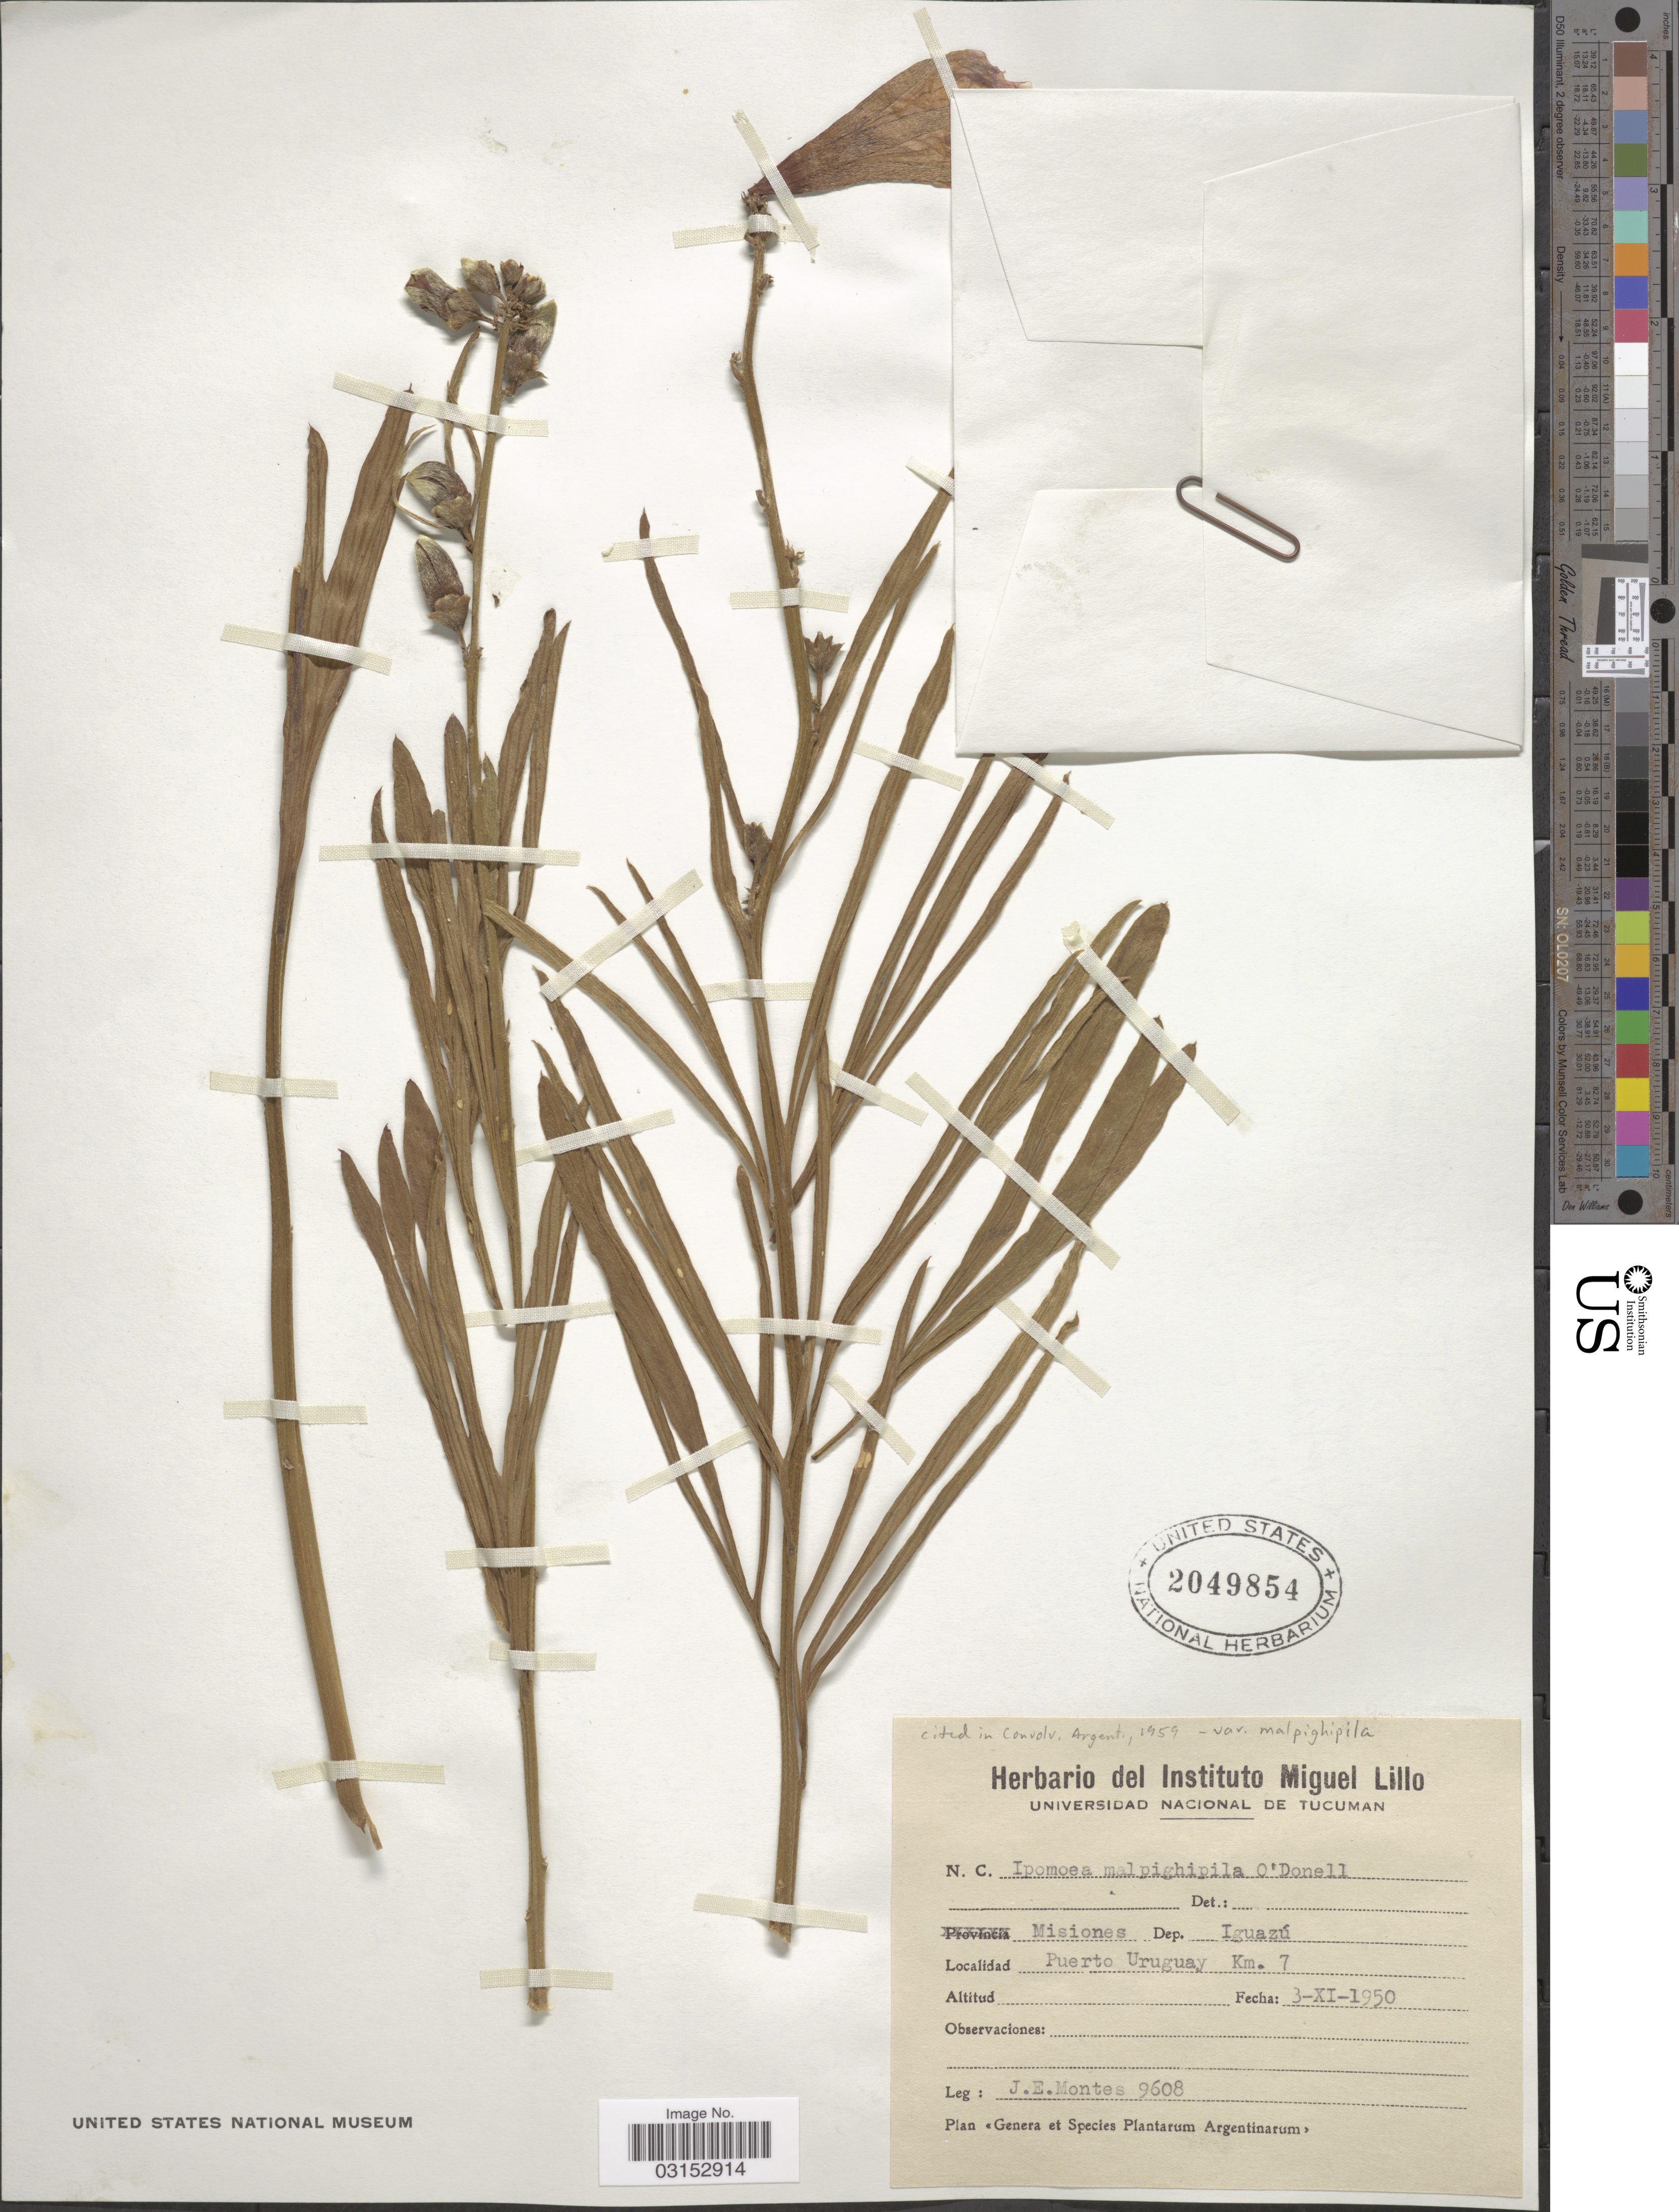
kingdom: Plantae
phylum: Tracheophyta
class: Magnoliopsida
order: Solanales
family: Convolvulaceae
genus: Ipomoea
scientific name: Ipomoea malpighipila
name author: O'Donell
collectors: J. E. Montes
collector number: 9608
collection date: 1950-11-03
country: Argentina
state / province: Misiones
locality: Dep. Iguazú. Puerto Uruguay Km. 7.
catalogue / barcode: US 2049854